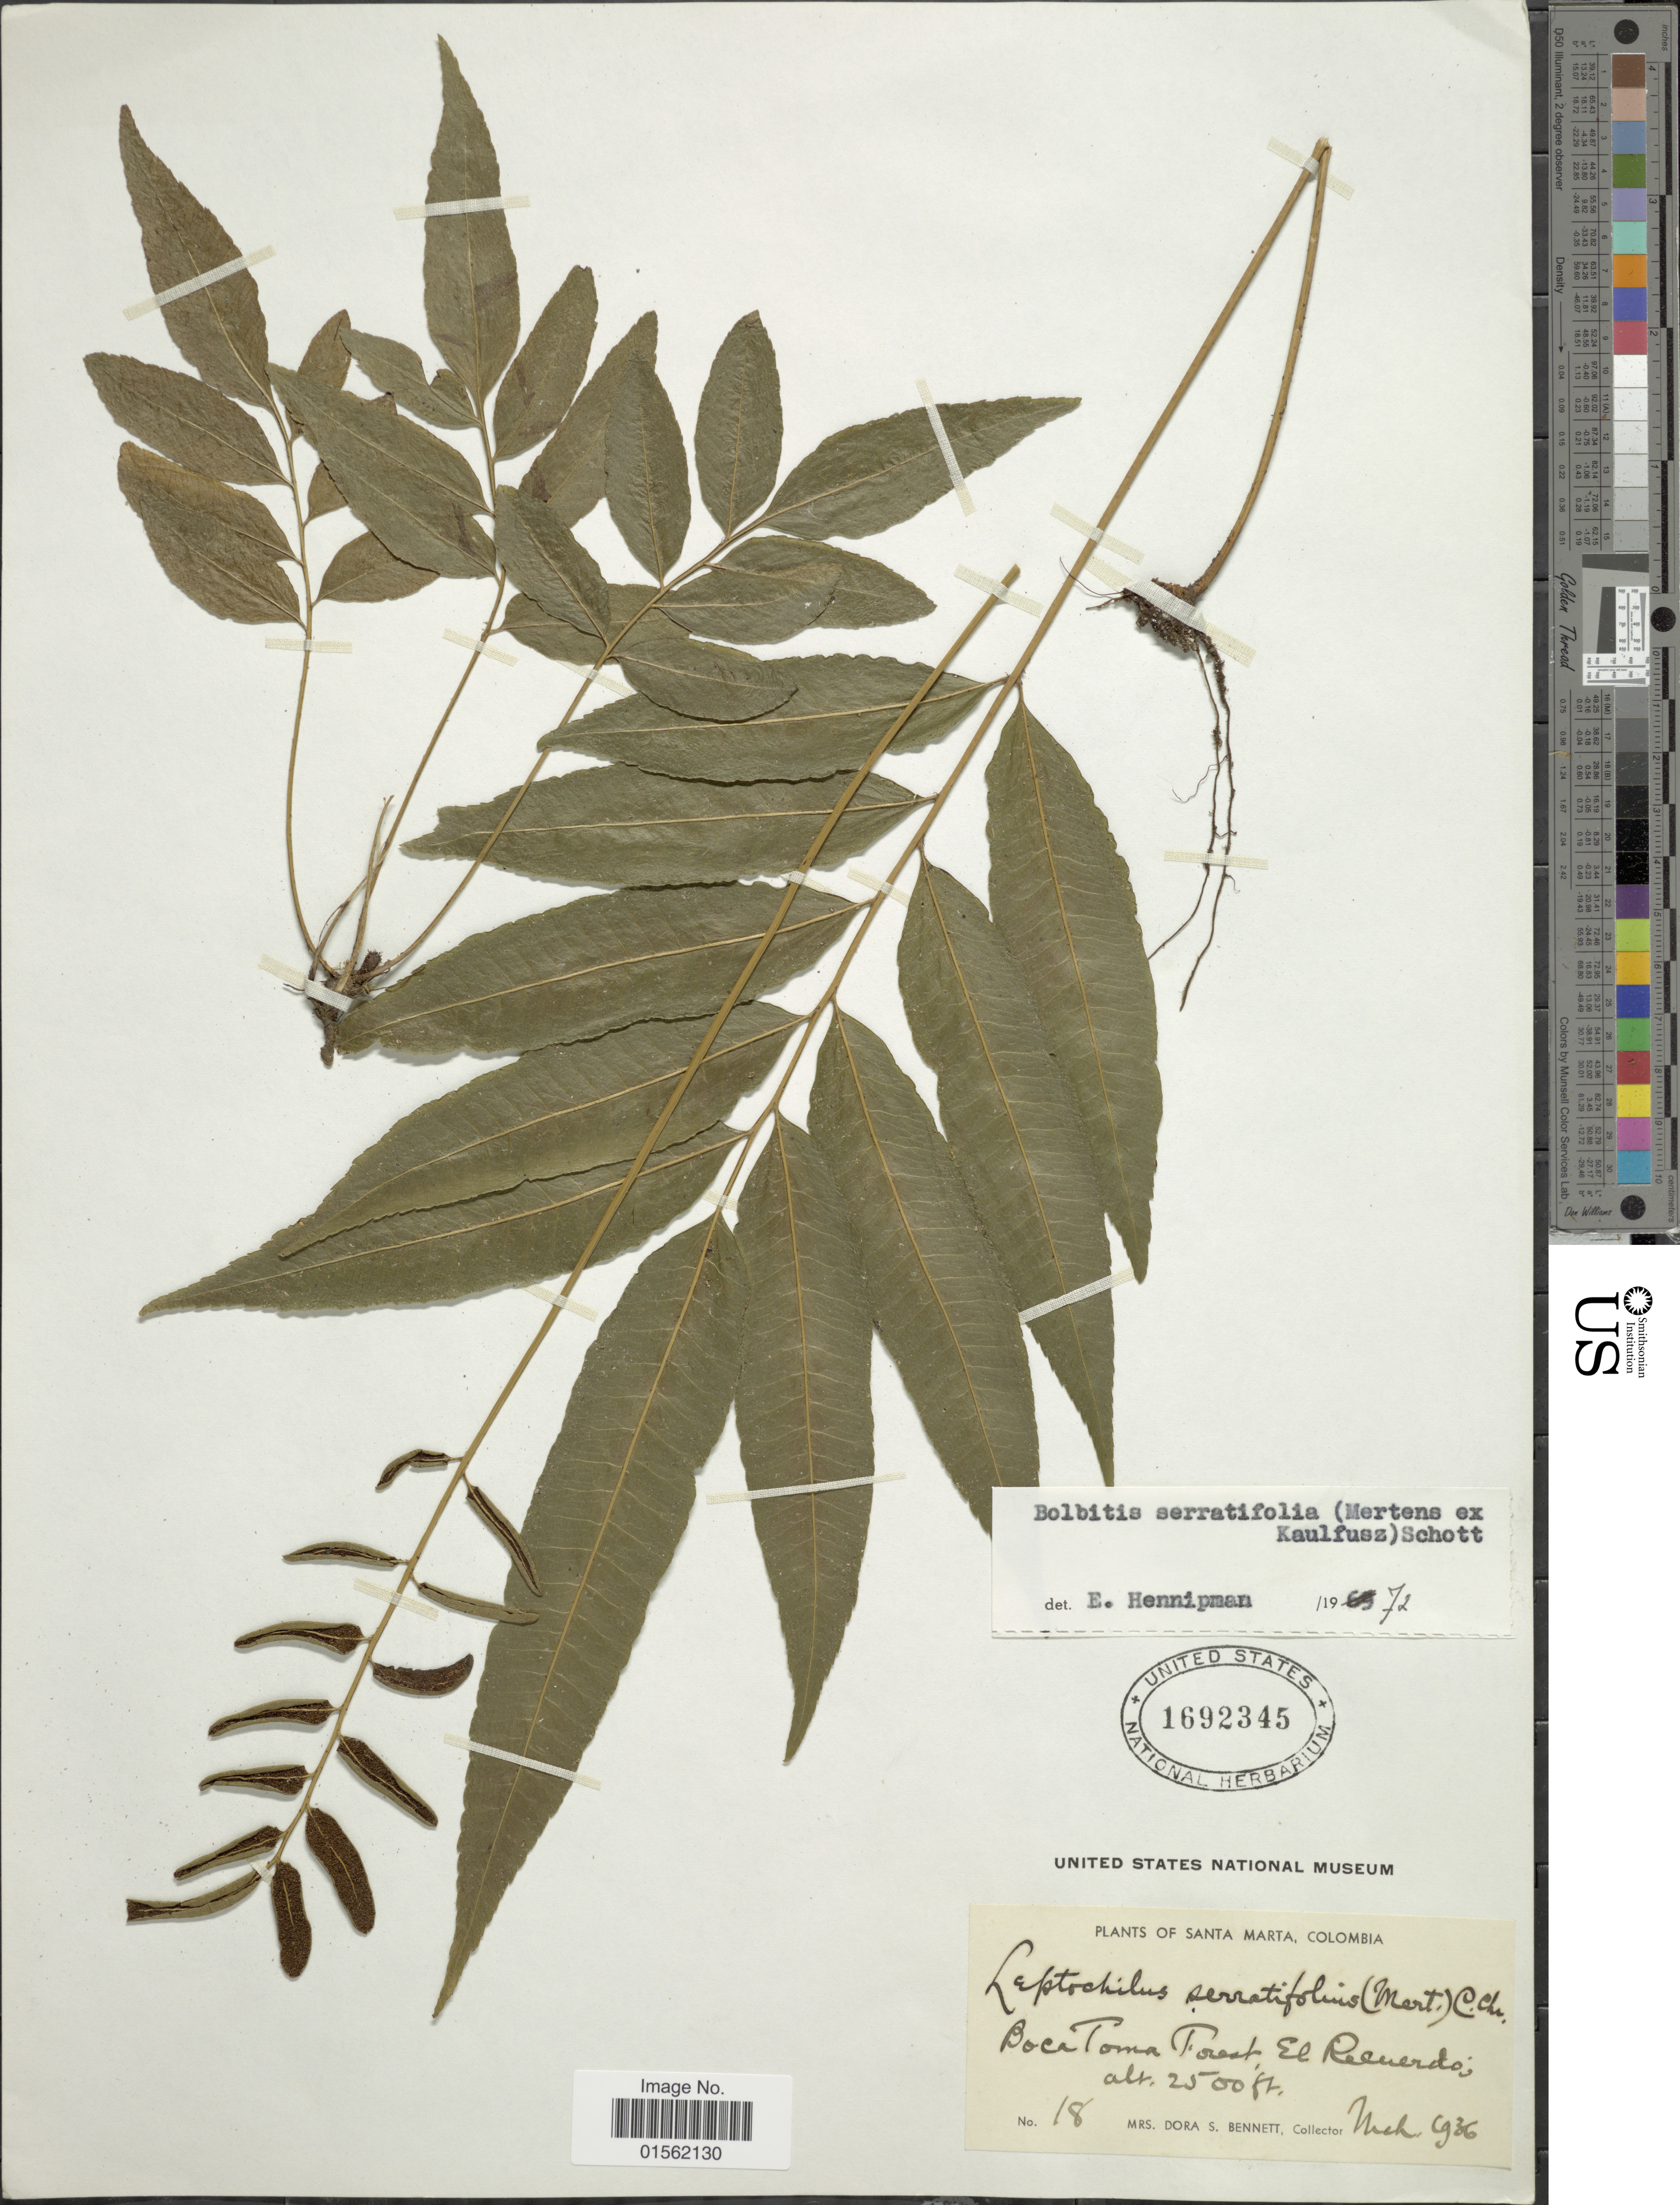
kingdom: Plantae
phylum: Tracheophyta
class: Polypodiopsida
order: Polypodiales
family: Dryopteridaceae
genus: Bolbitis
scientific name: Bolbitis serratifolia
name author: (Mert. ex Kaulf.) Schott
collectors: D. Bennett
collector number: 18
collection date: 1936-03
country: Colombia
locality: Santa Marta, Boca Toma Forest, El Recuerdo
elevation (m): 762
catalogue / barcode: US 1692345